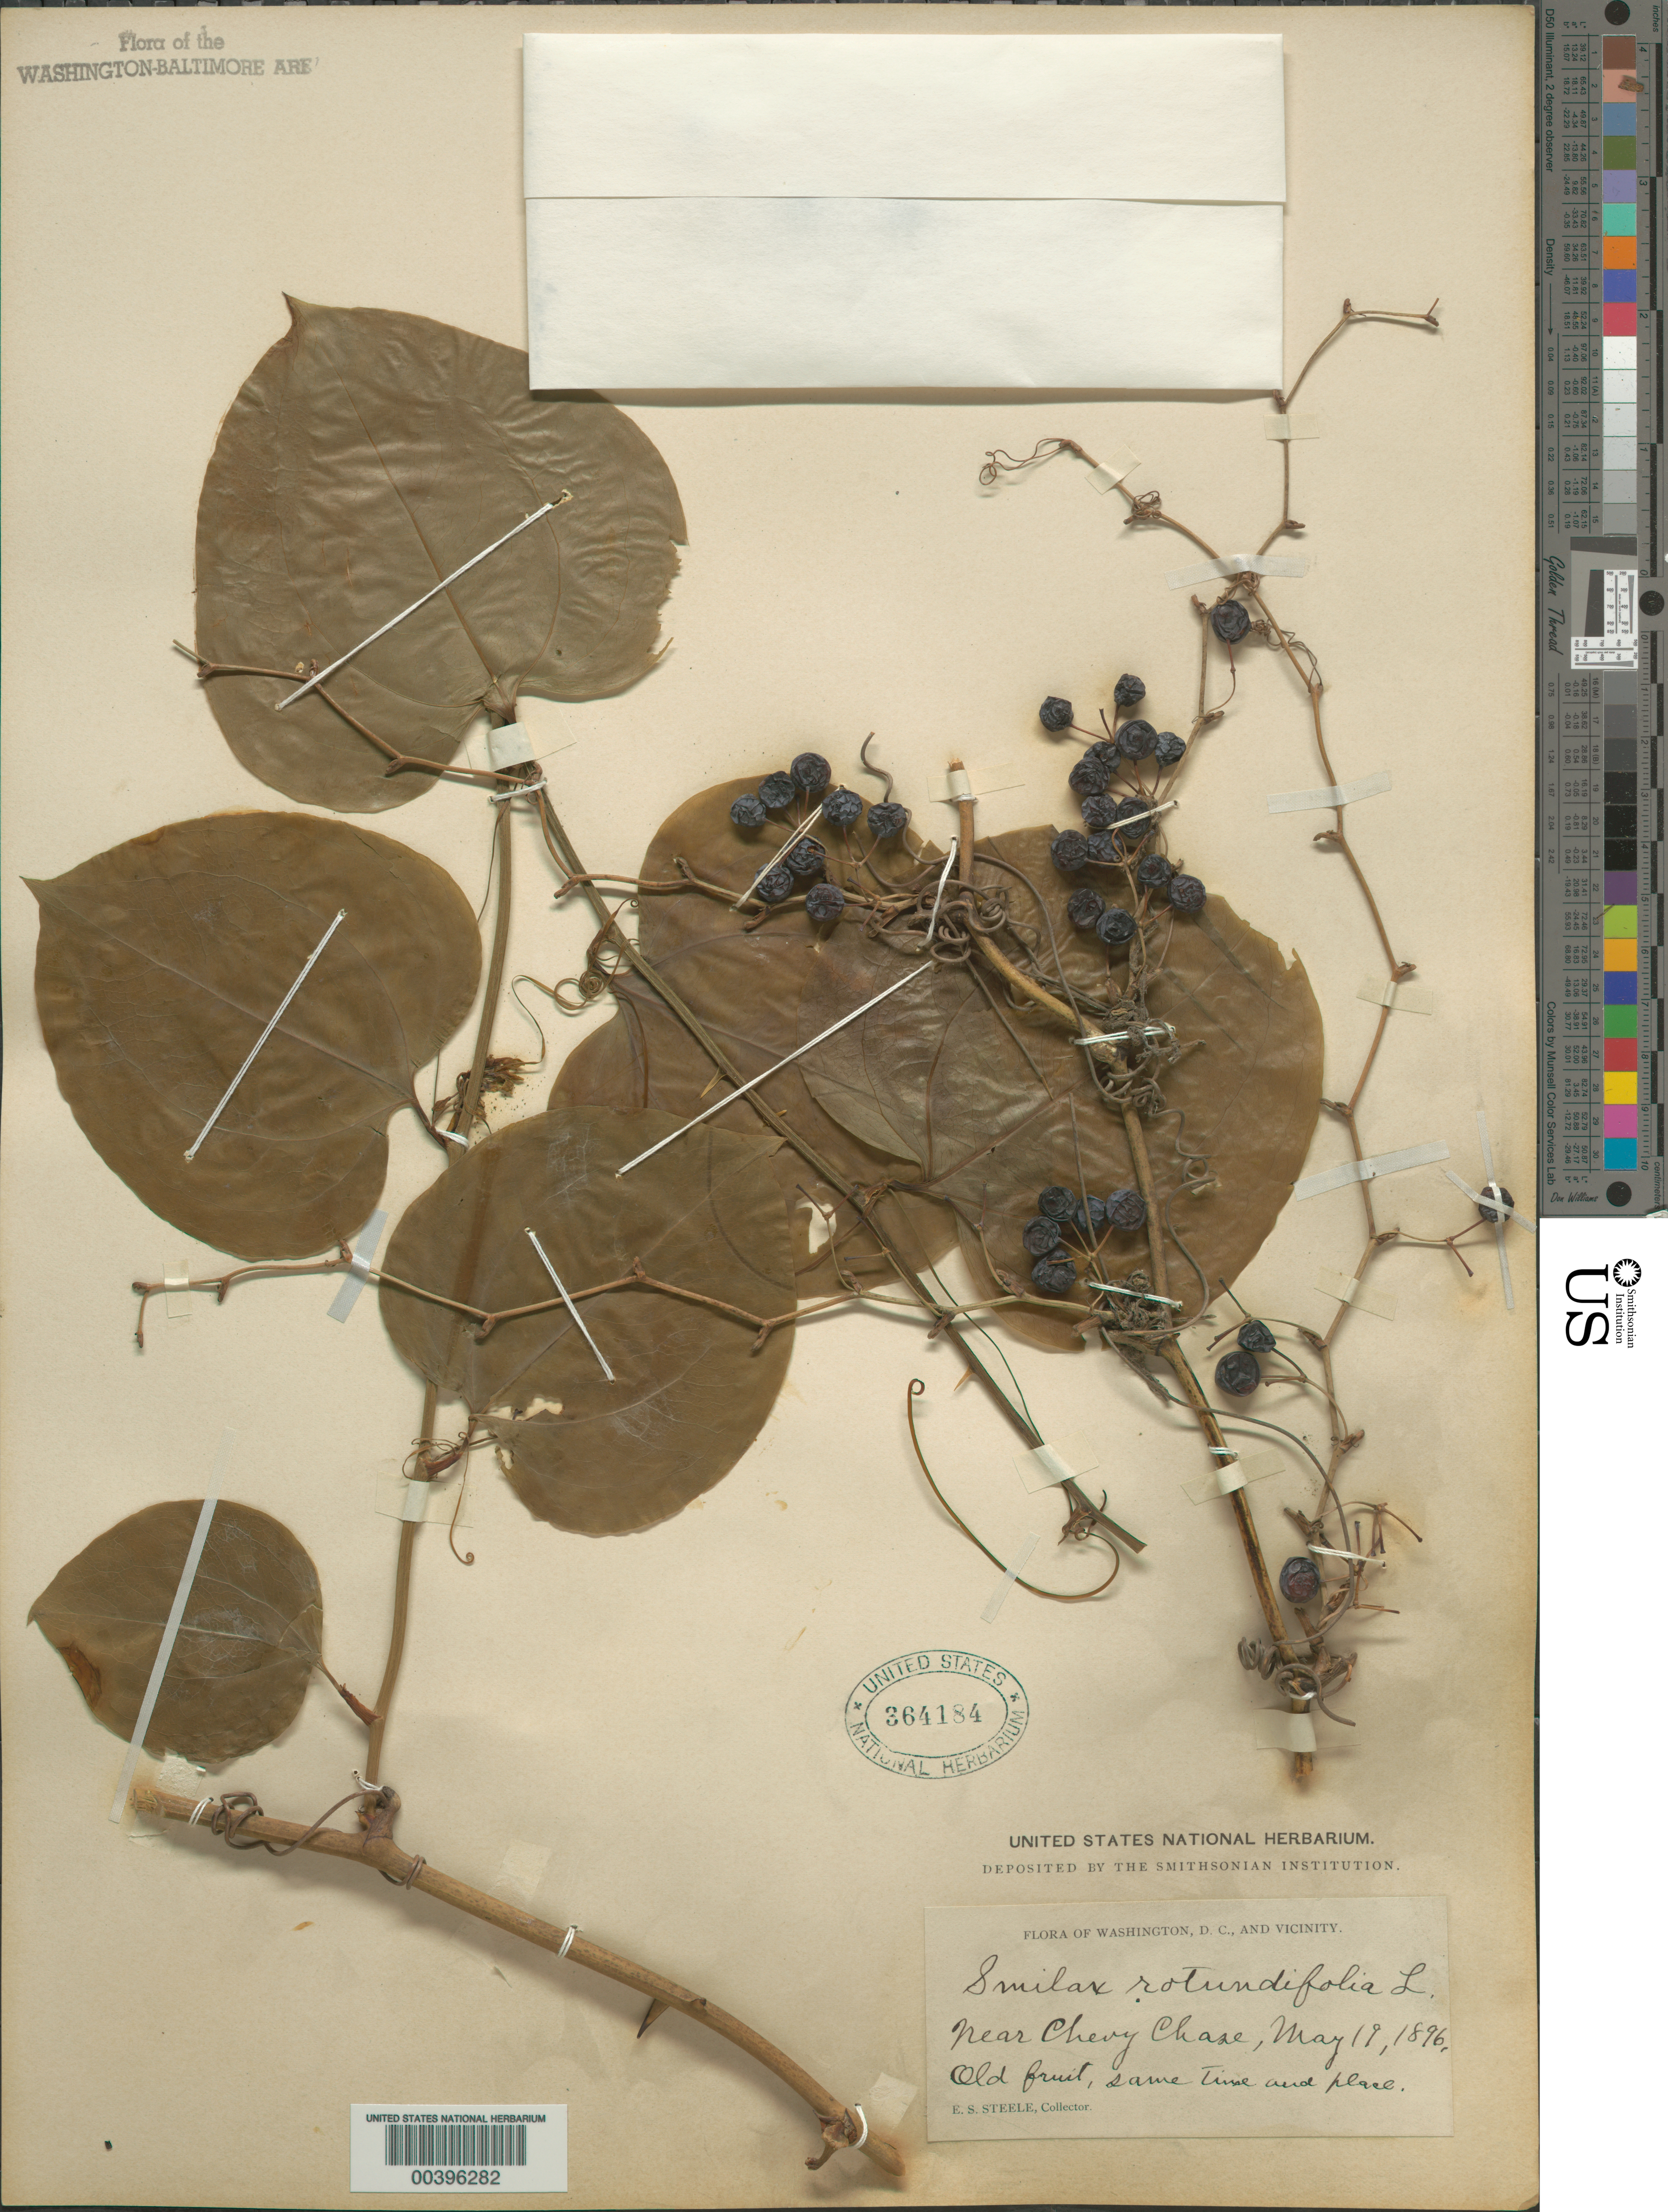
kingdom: Plantae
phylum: Tracheophyta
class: Liliopsida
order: Liliales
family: Smilacaceae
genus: Smilax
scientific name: Smilax rotundifolia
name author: L.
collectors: E. Steele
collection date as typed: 19 May 1896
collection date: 1896-05-19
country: United States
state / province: District of Columbia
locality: Chevy Chase vicinity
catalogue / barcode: US 364184